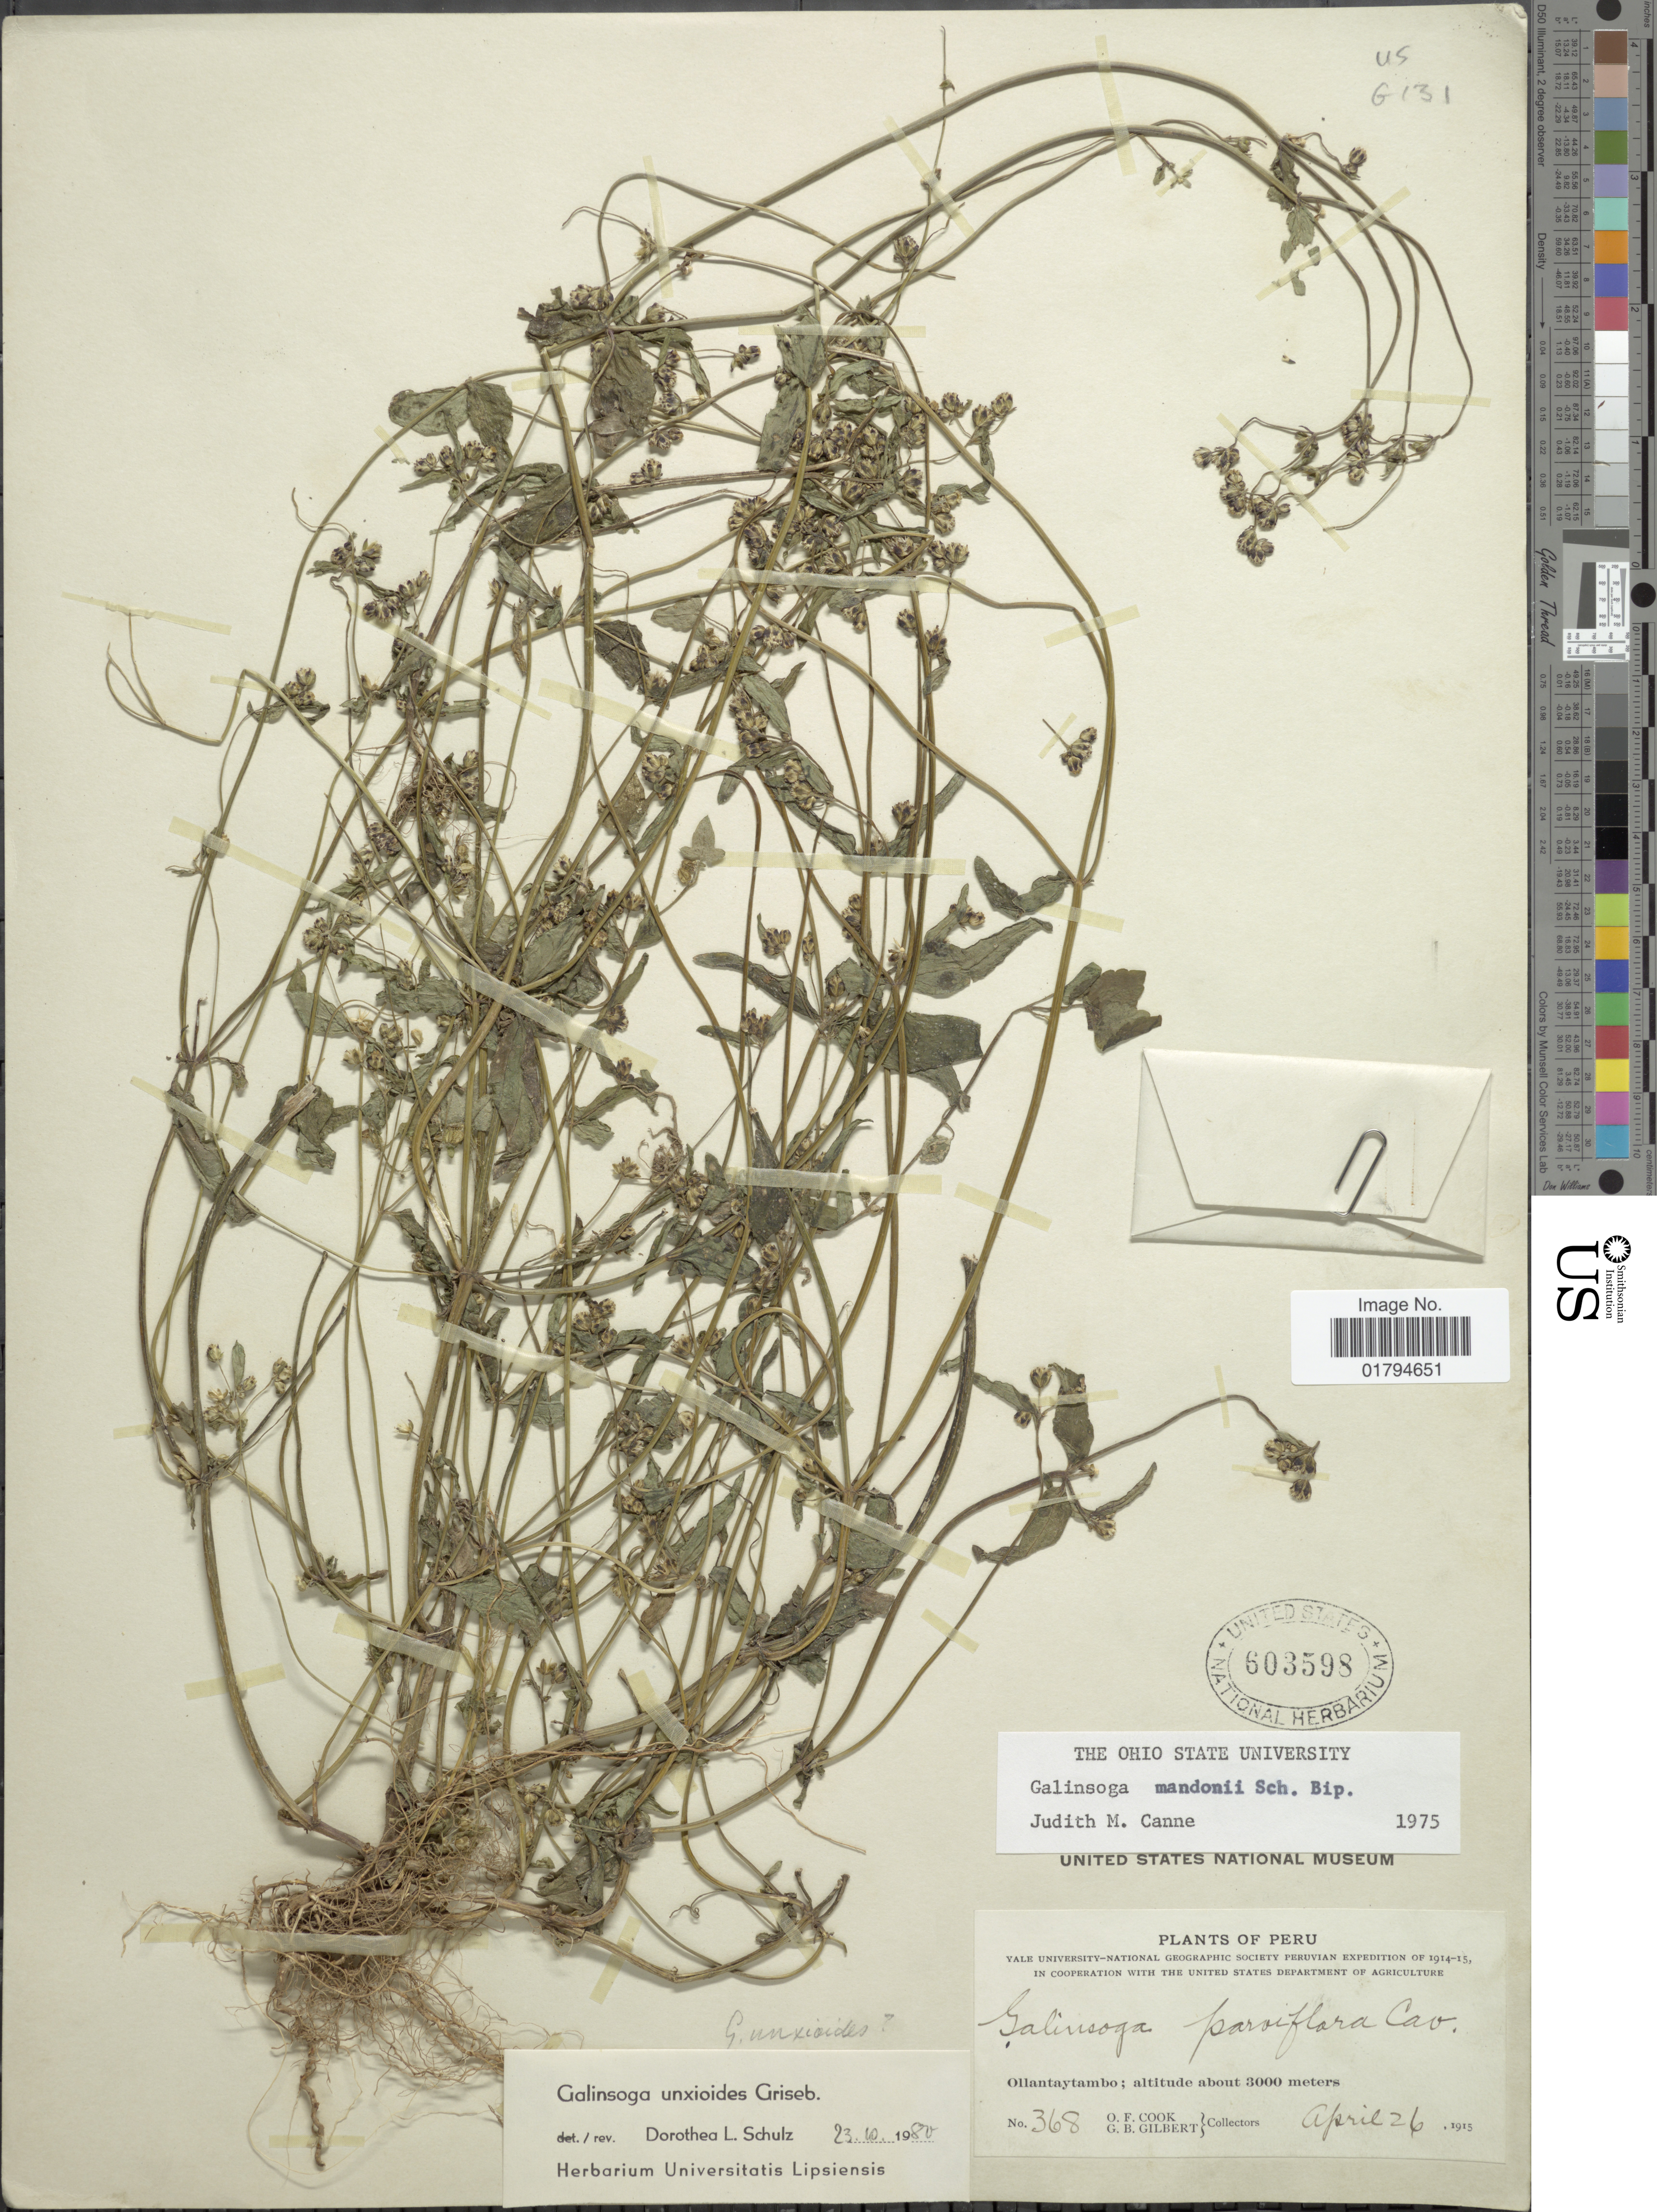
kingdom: Plantae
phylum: Tracheophyta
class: Magnoliopsida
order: Asterales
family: Asteraceae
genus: Galinsoga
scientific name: Galinsoga unxioides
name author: Griseb.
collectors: O. F. Cook & G. B. Gilbert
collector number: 368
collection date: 1915-04-26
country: Peru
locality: Ollantaytambo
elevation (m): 3000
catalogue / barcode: US 603598